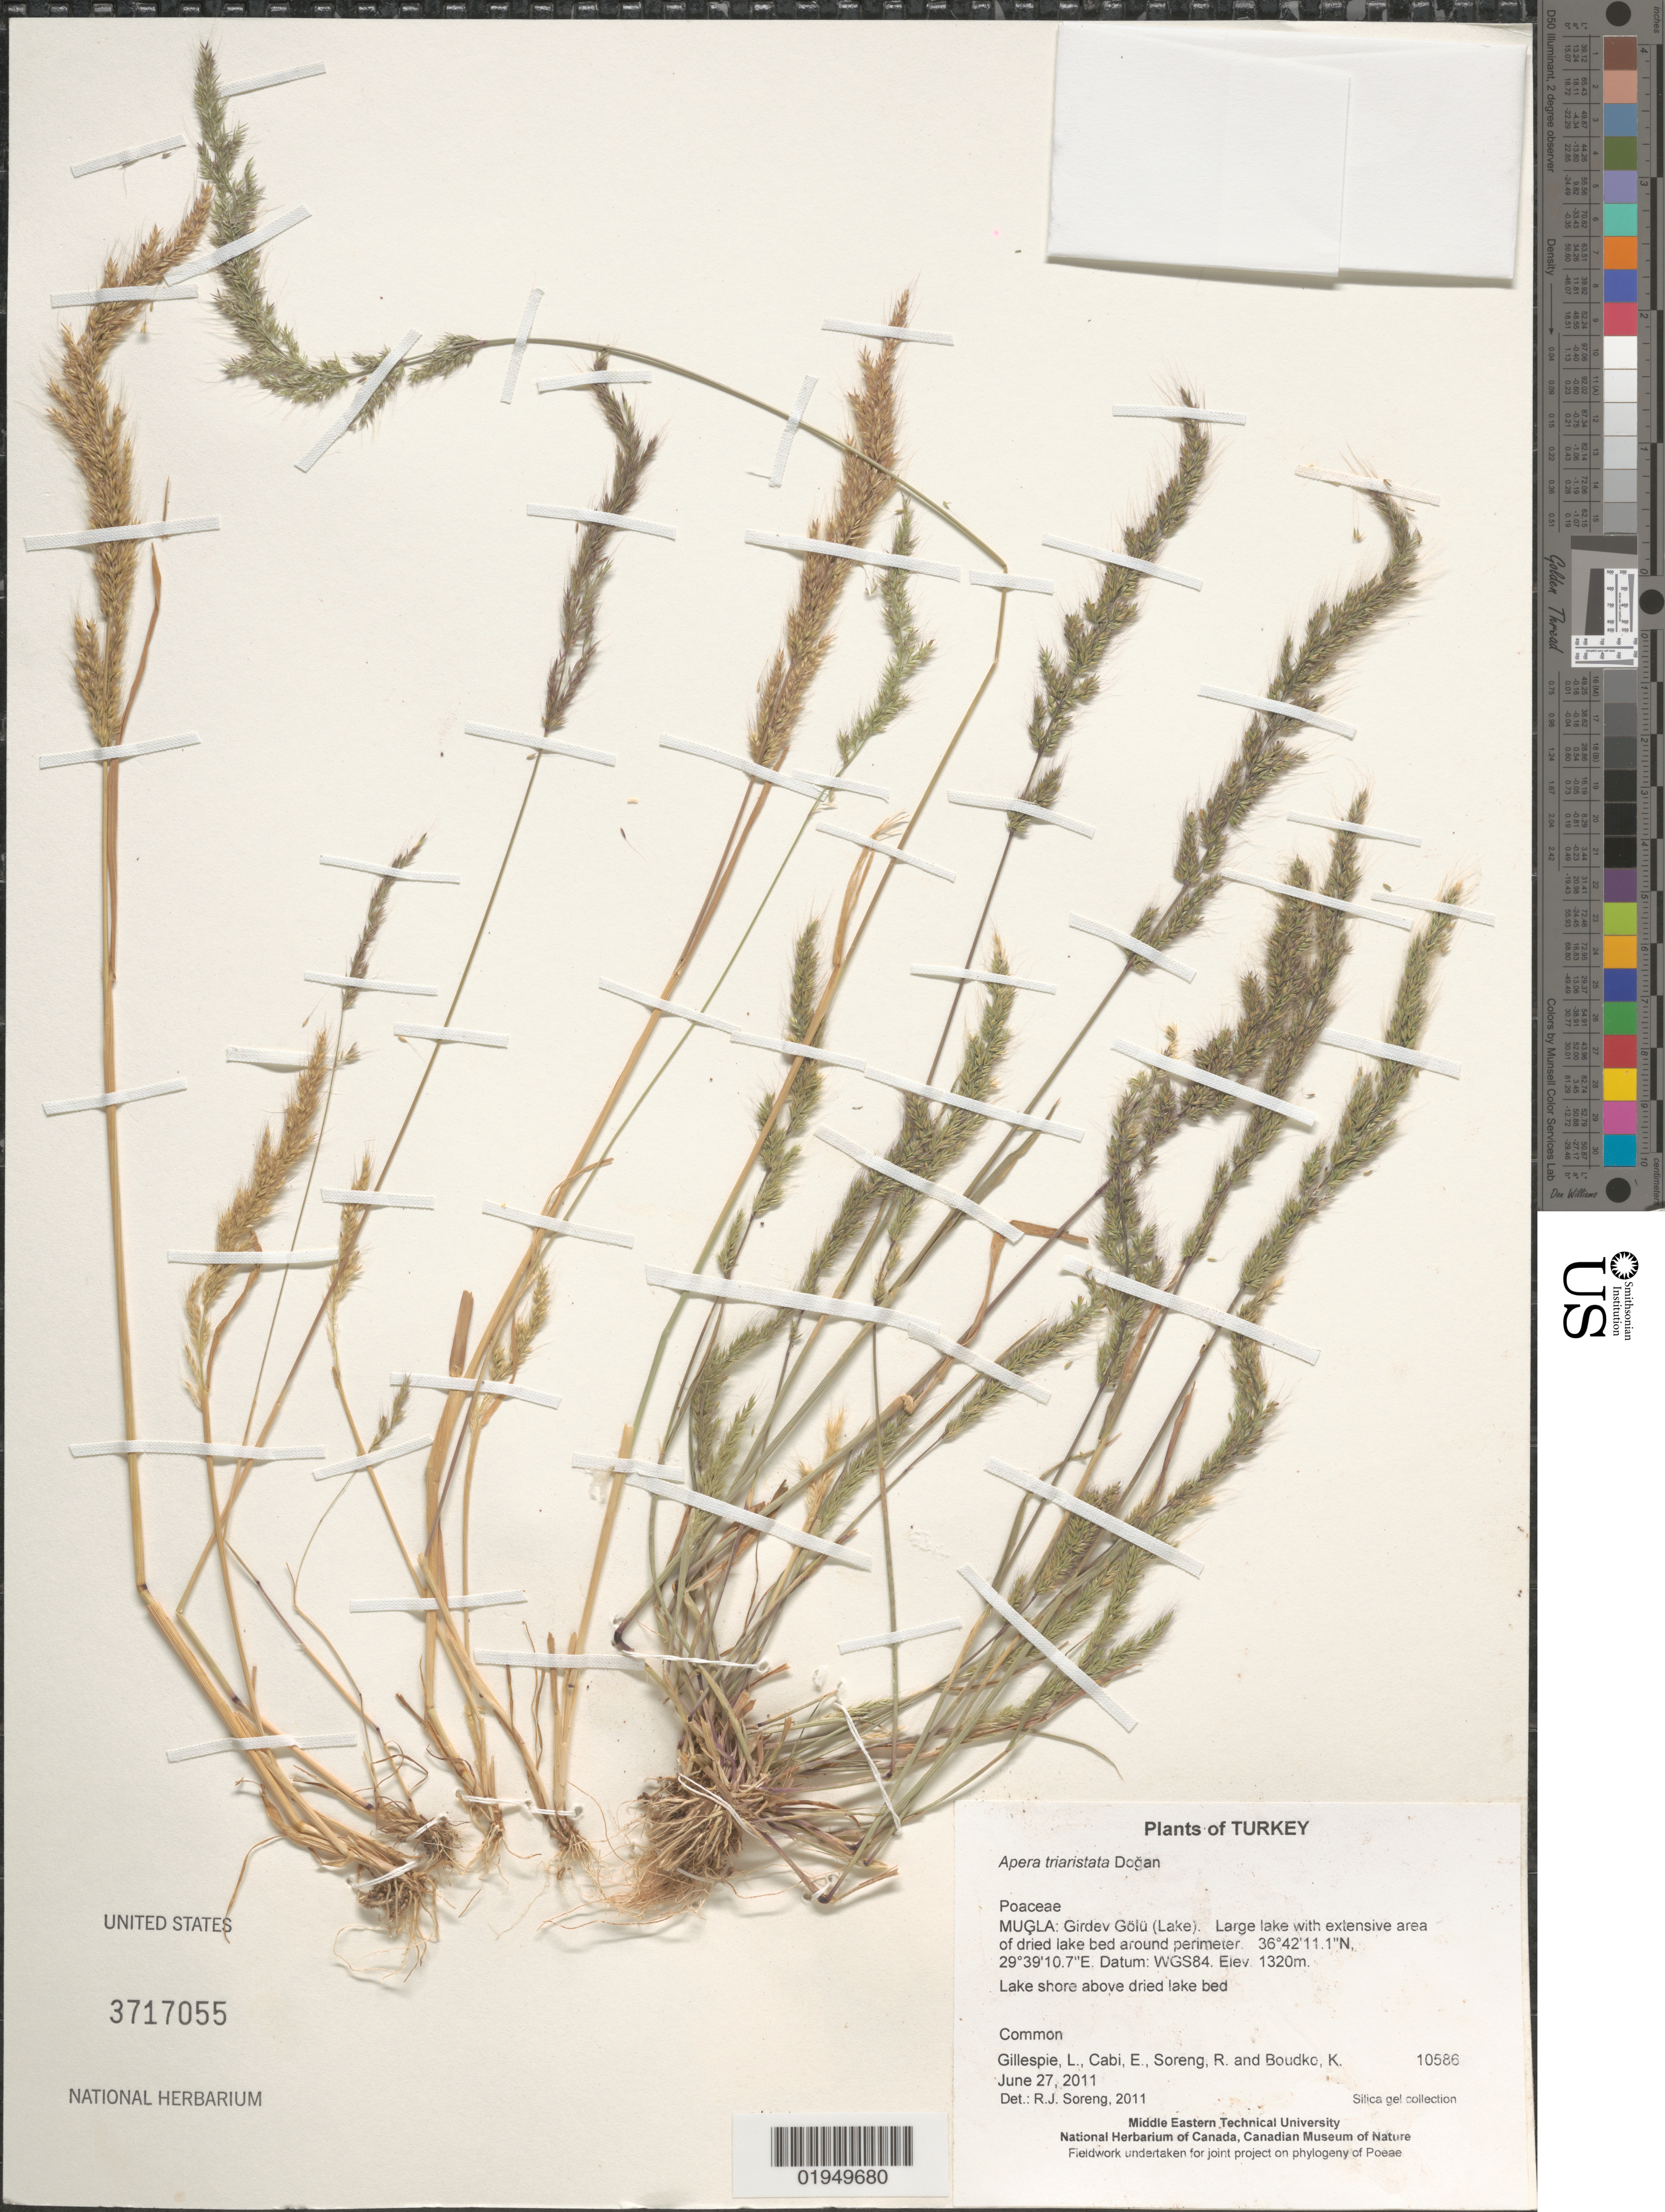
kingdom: Plantae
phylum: Tracheophyta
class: Liliopsida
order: Poales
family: Poaceae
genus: Apera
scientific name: Apera triaristata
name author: Doğan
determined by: Soreng, Robert J., Research Associate (BOT), Smithsonian Institution - National Museum of Natural History (UNITED STATES)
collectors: L. J. Gillespie, E. Cabi, R. J. Soreng & K. Boudko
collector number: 10586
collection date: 2011-06-27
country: Turkey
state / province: Mugla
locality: Girdev Gölü (Lake). Large lake with extensive area of dried lake bed around perimeter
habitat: Lake shore above dried lake bed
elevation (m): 1320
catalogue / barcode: US 3717055